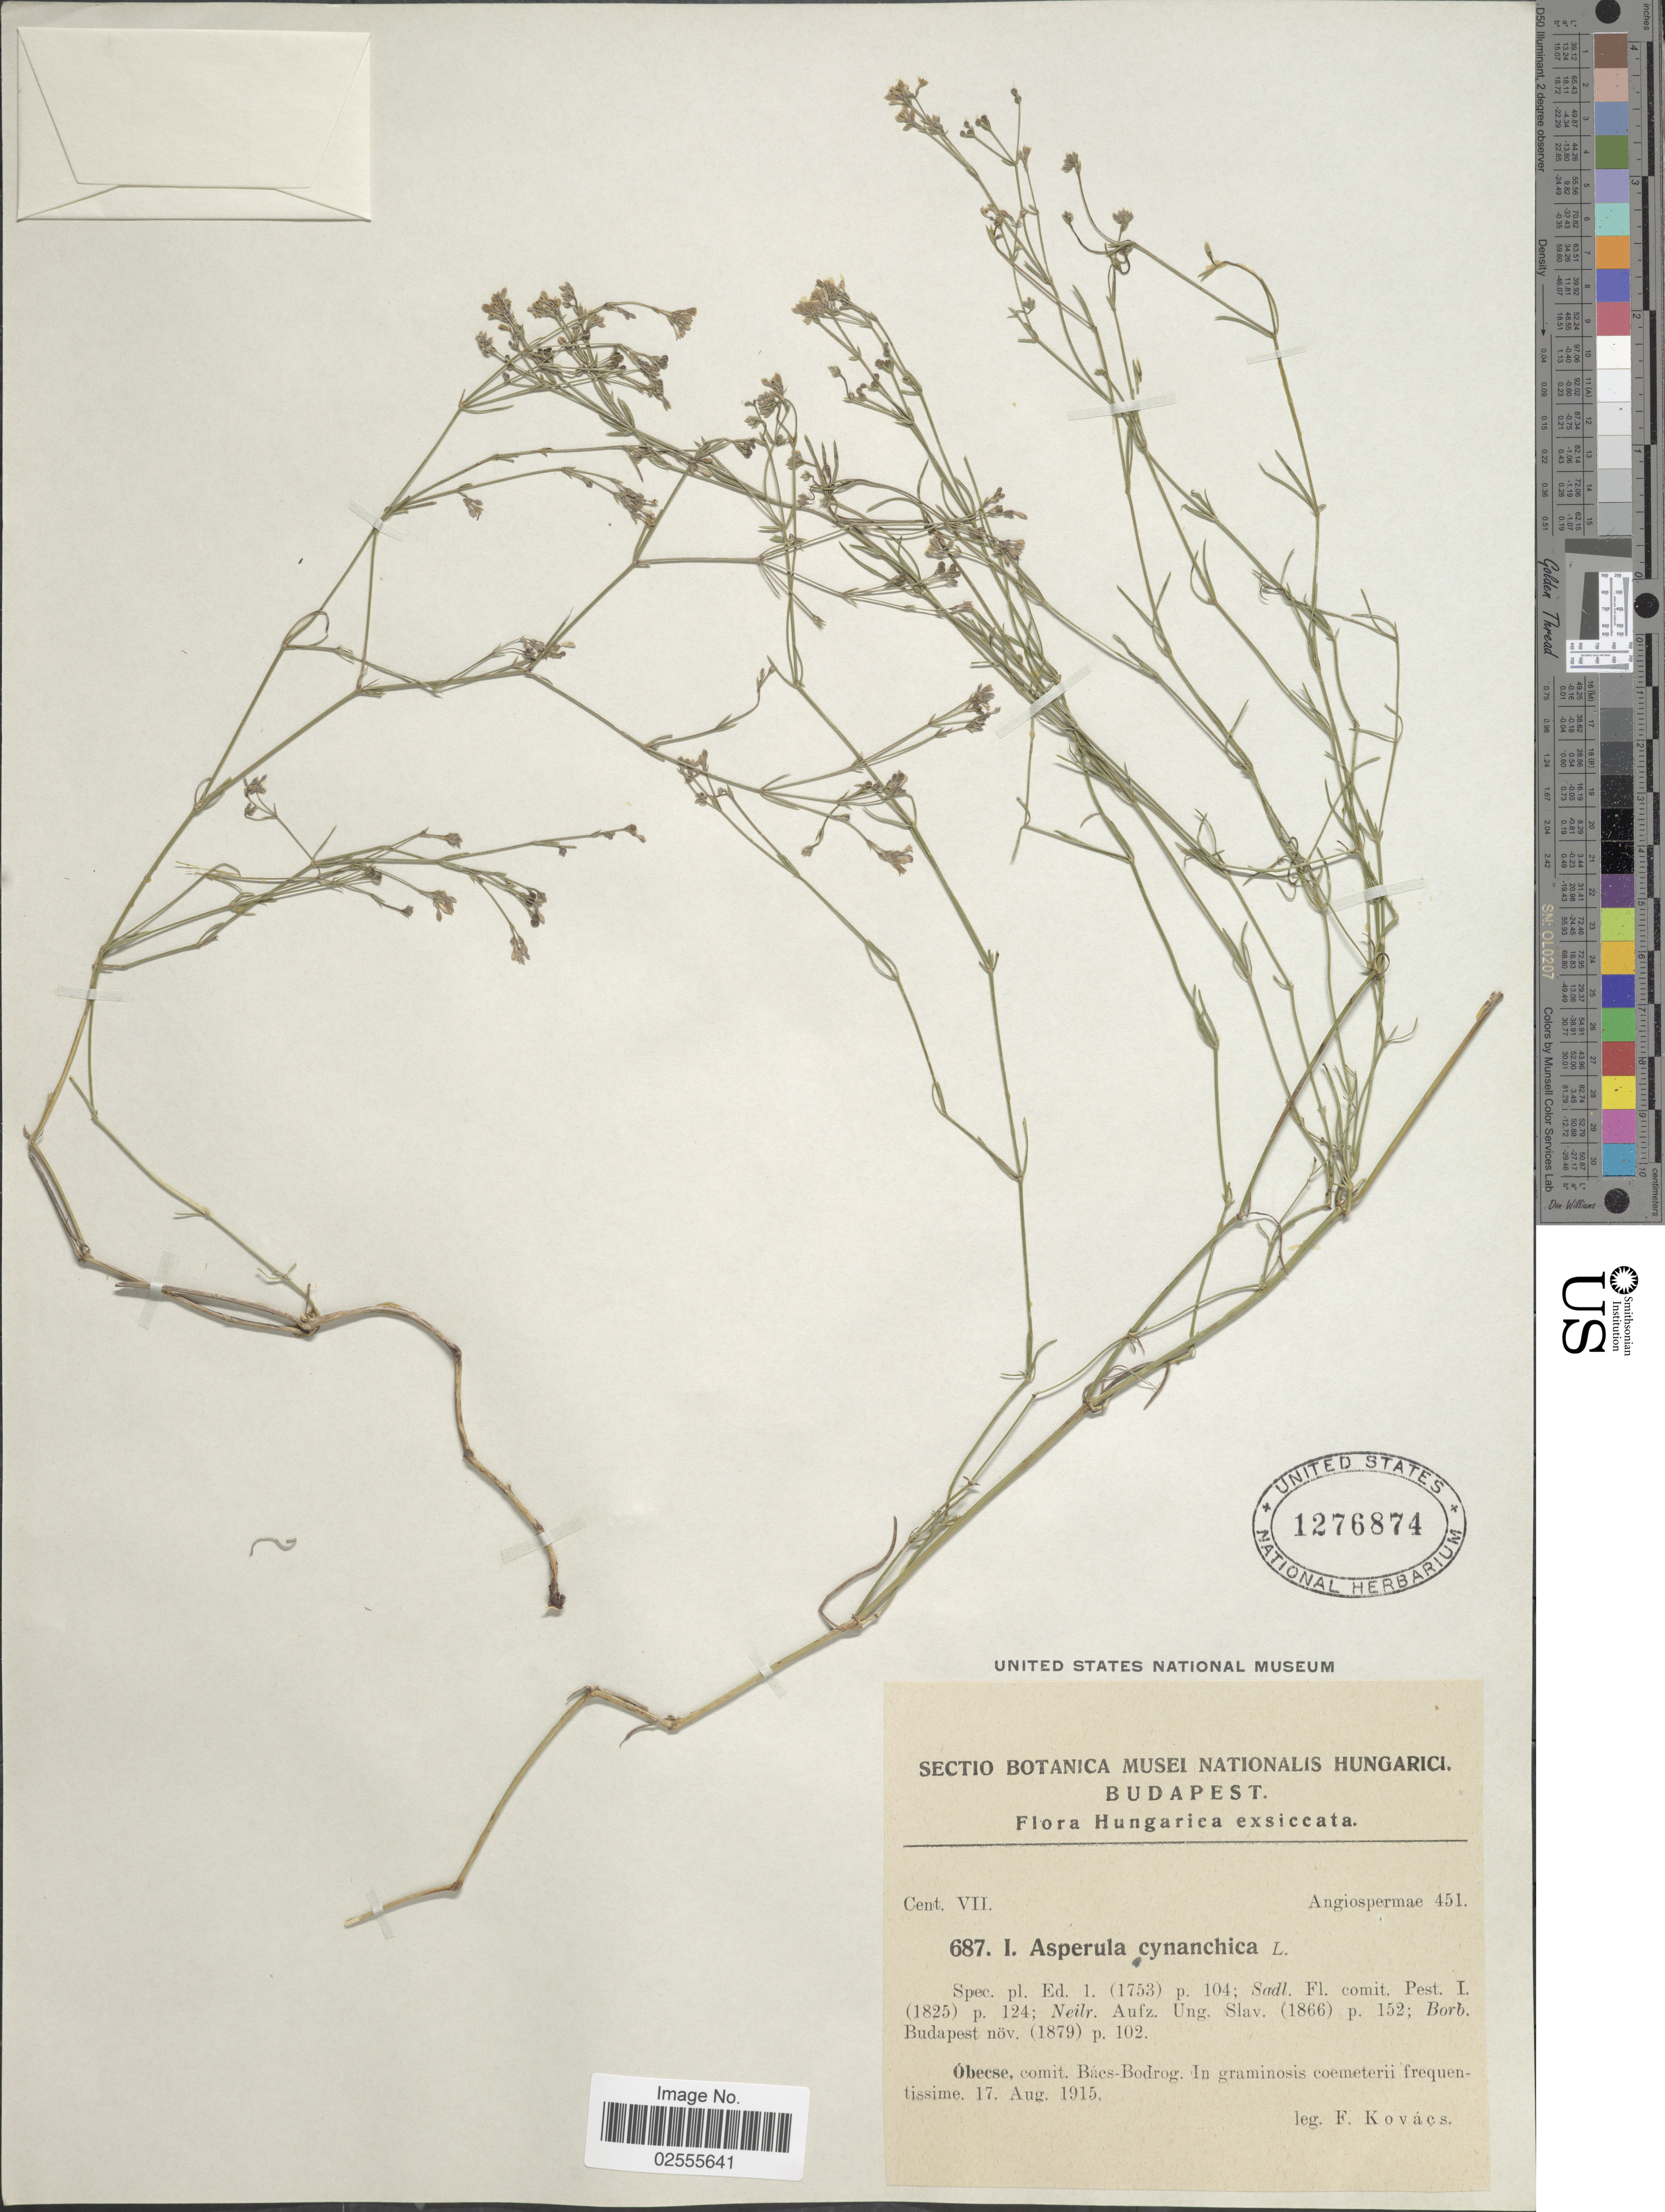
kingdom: Plantae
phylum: Tracheophyta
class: Magnoliopsida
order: Gentianales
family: Rubiaceae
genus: Asperula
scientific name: Asperula cynanchica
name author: L.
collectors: F. Kovacs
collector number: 687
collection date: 1915-08-17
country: Hungary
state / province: Budapest, Capital District of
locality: Hungarica, Budapest, Obeese, comit. Bacs-Bodrog, in graminosis coemeterii frequentissime.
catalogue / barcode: US 1276874